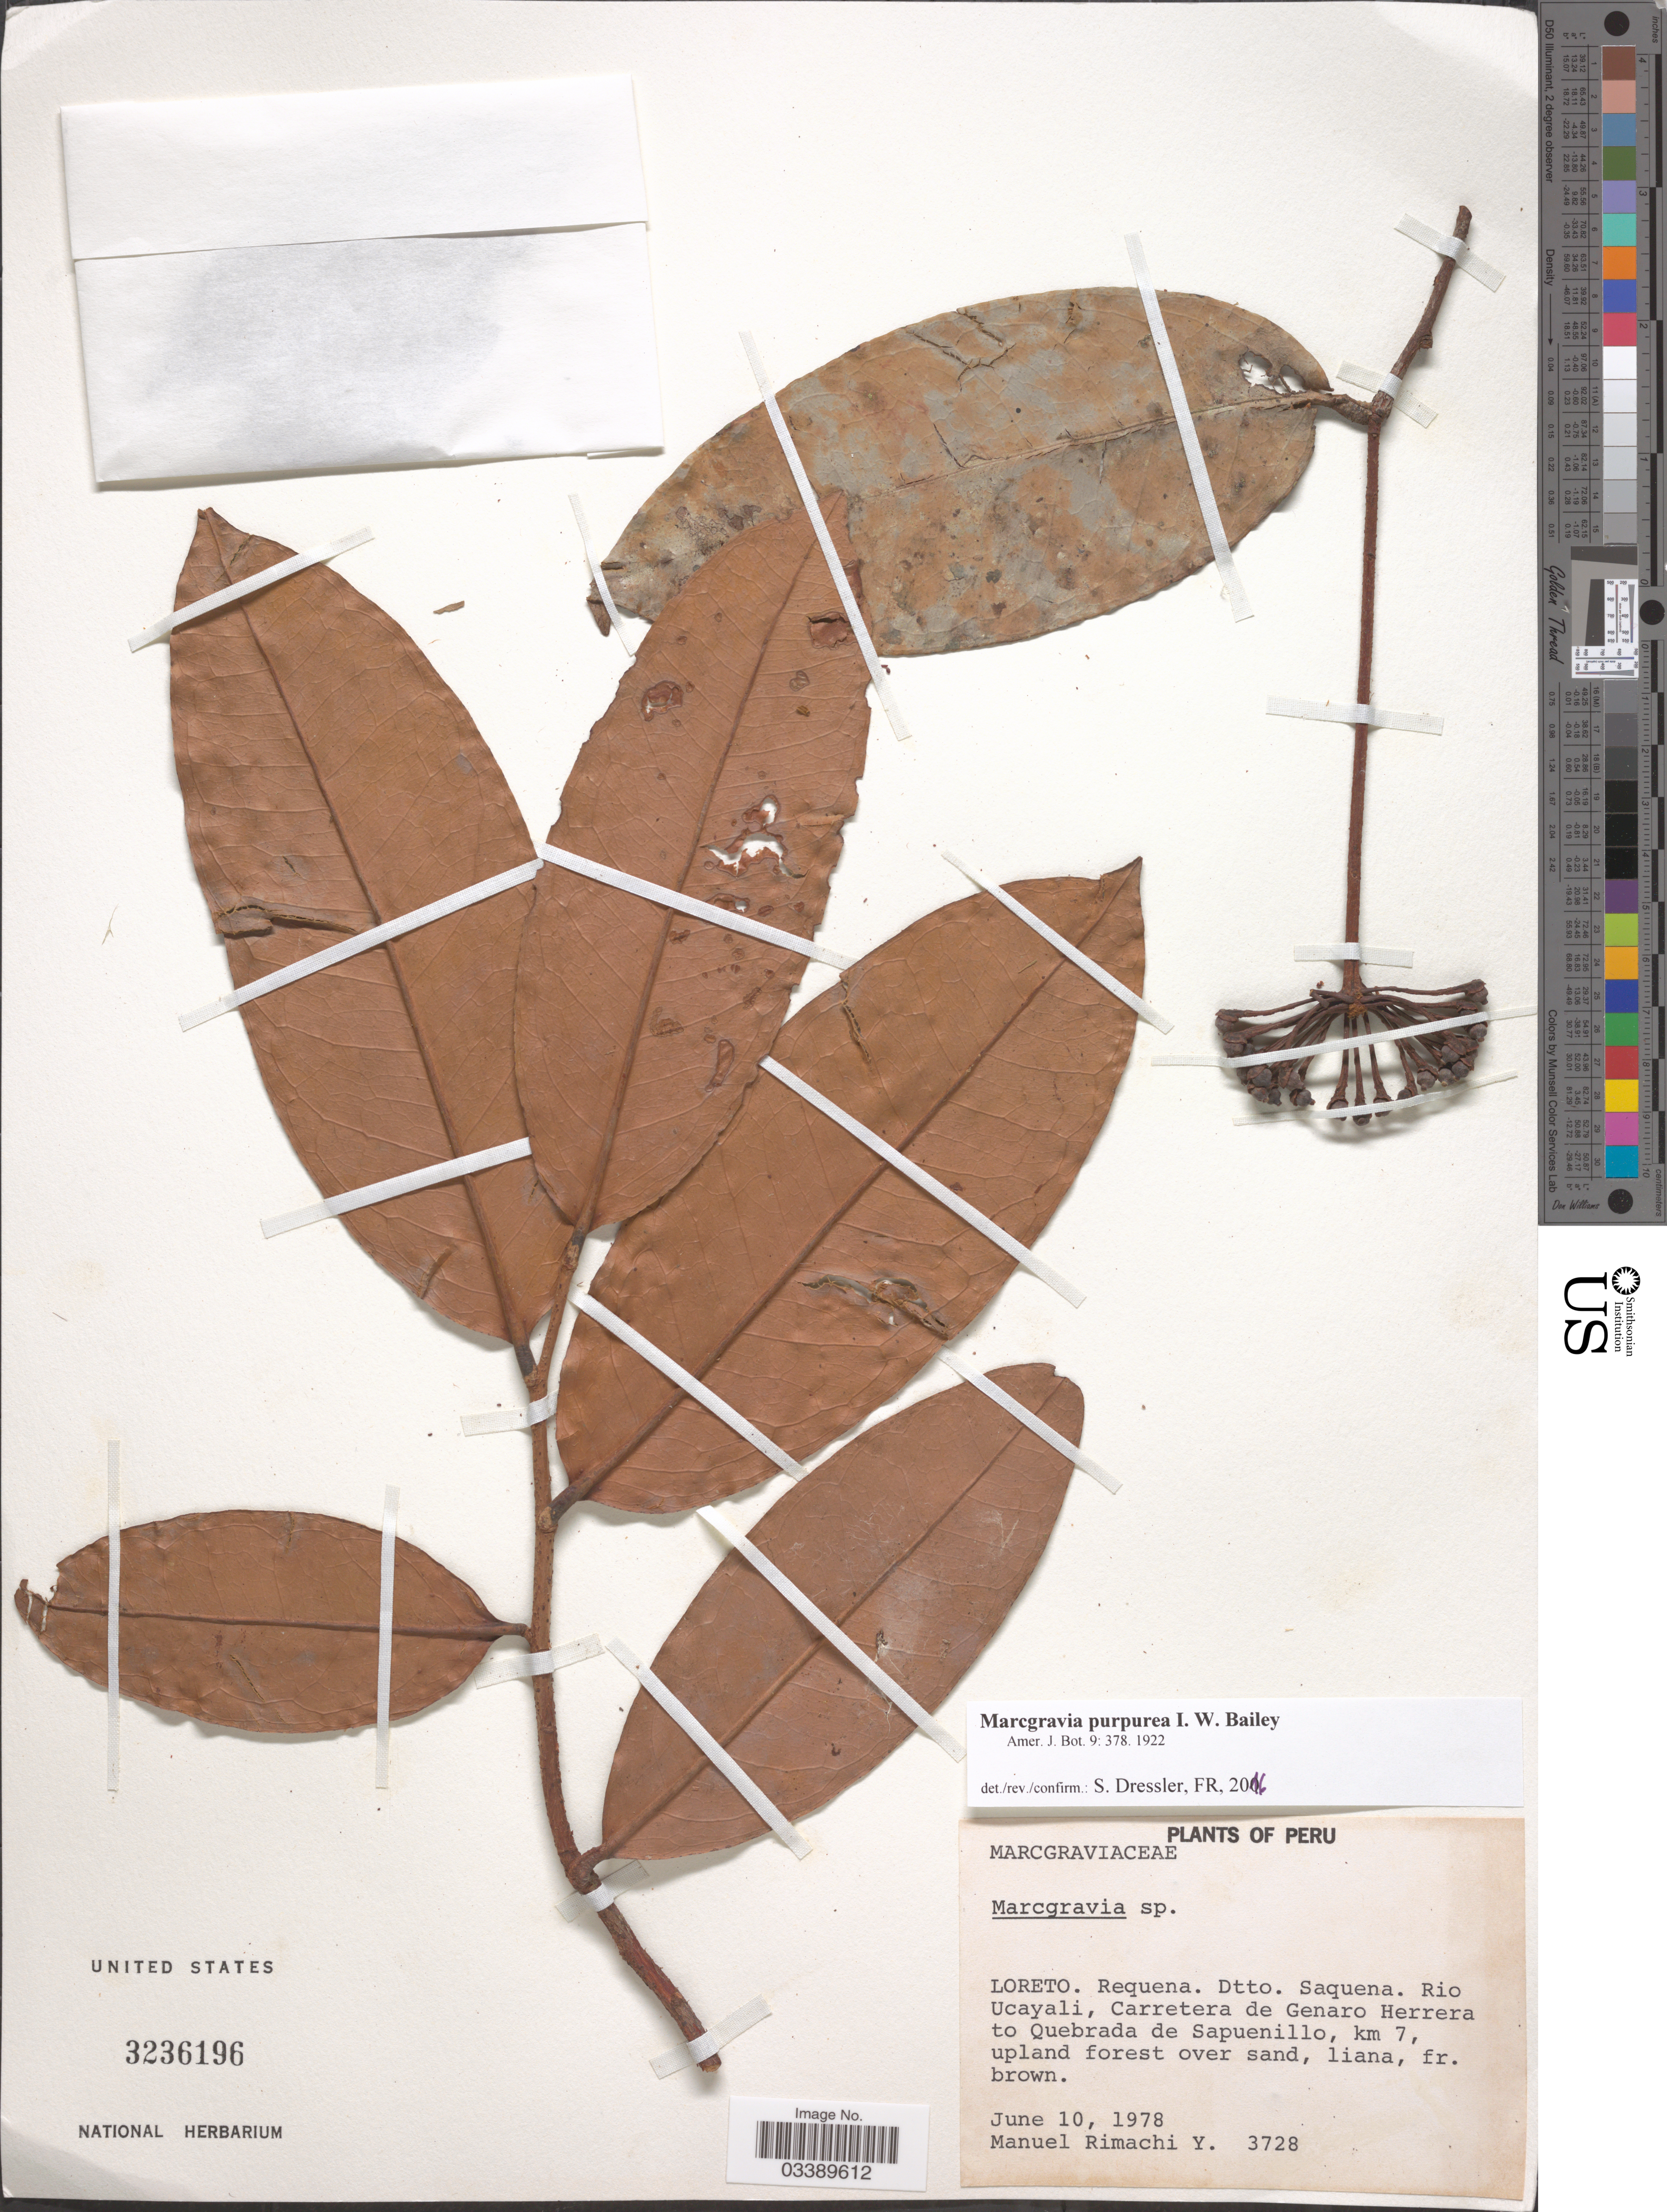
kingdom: Plantae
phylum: Tracheophyta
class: Magnoliopsida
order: Ericales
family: Marcgraviaceae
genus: Marcgravia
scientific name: Marcgravia purpurea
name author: I.W. Bailey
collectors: M. Rimachi Y.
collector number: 3728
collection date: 1978-06-10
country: Peru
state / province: Loreto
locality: Requena. Dtto. Saquena. Rio Ucayali, Carretera de Genaro Herrera to Quebrada de Sapuenillo, km 7.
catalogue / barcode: US 3236196